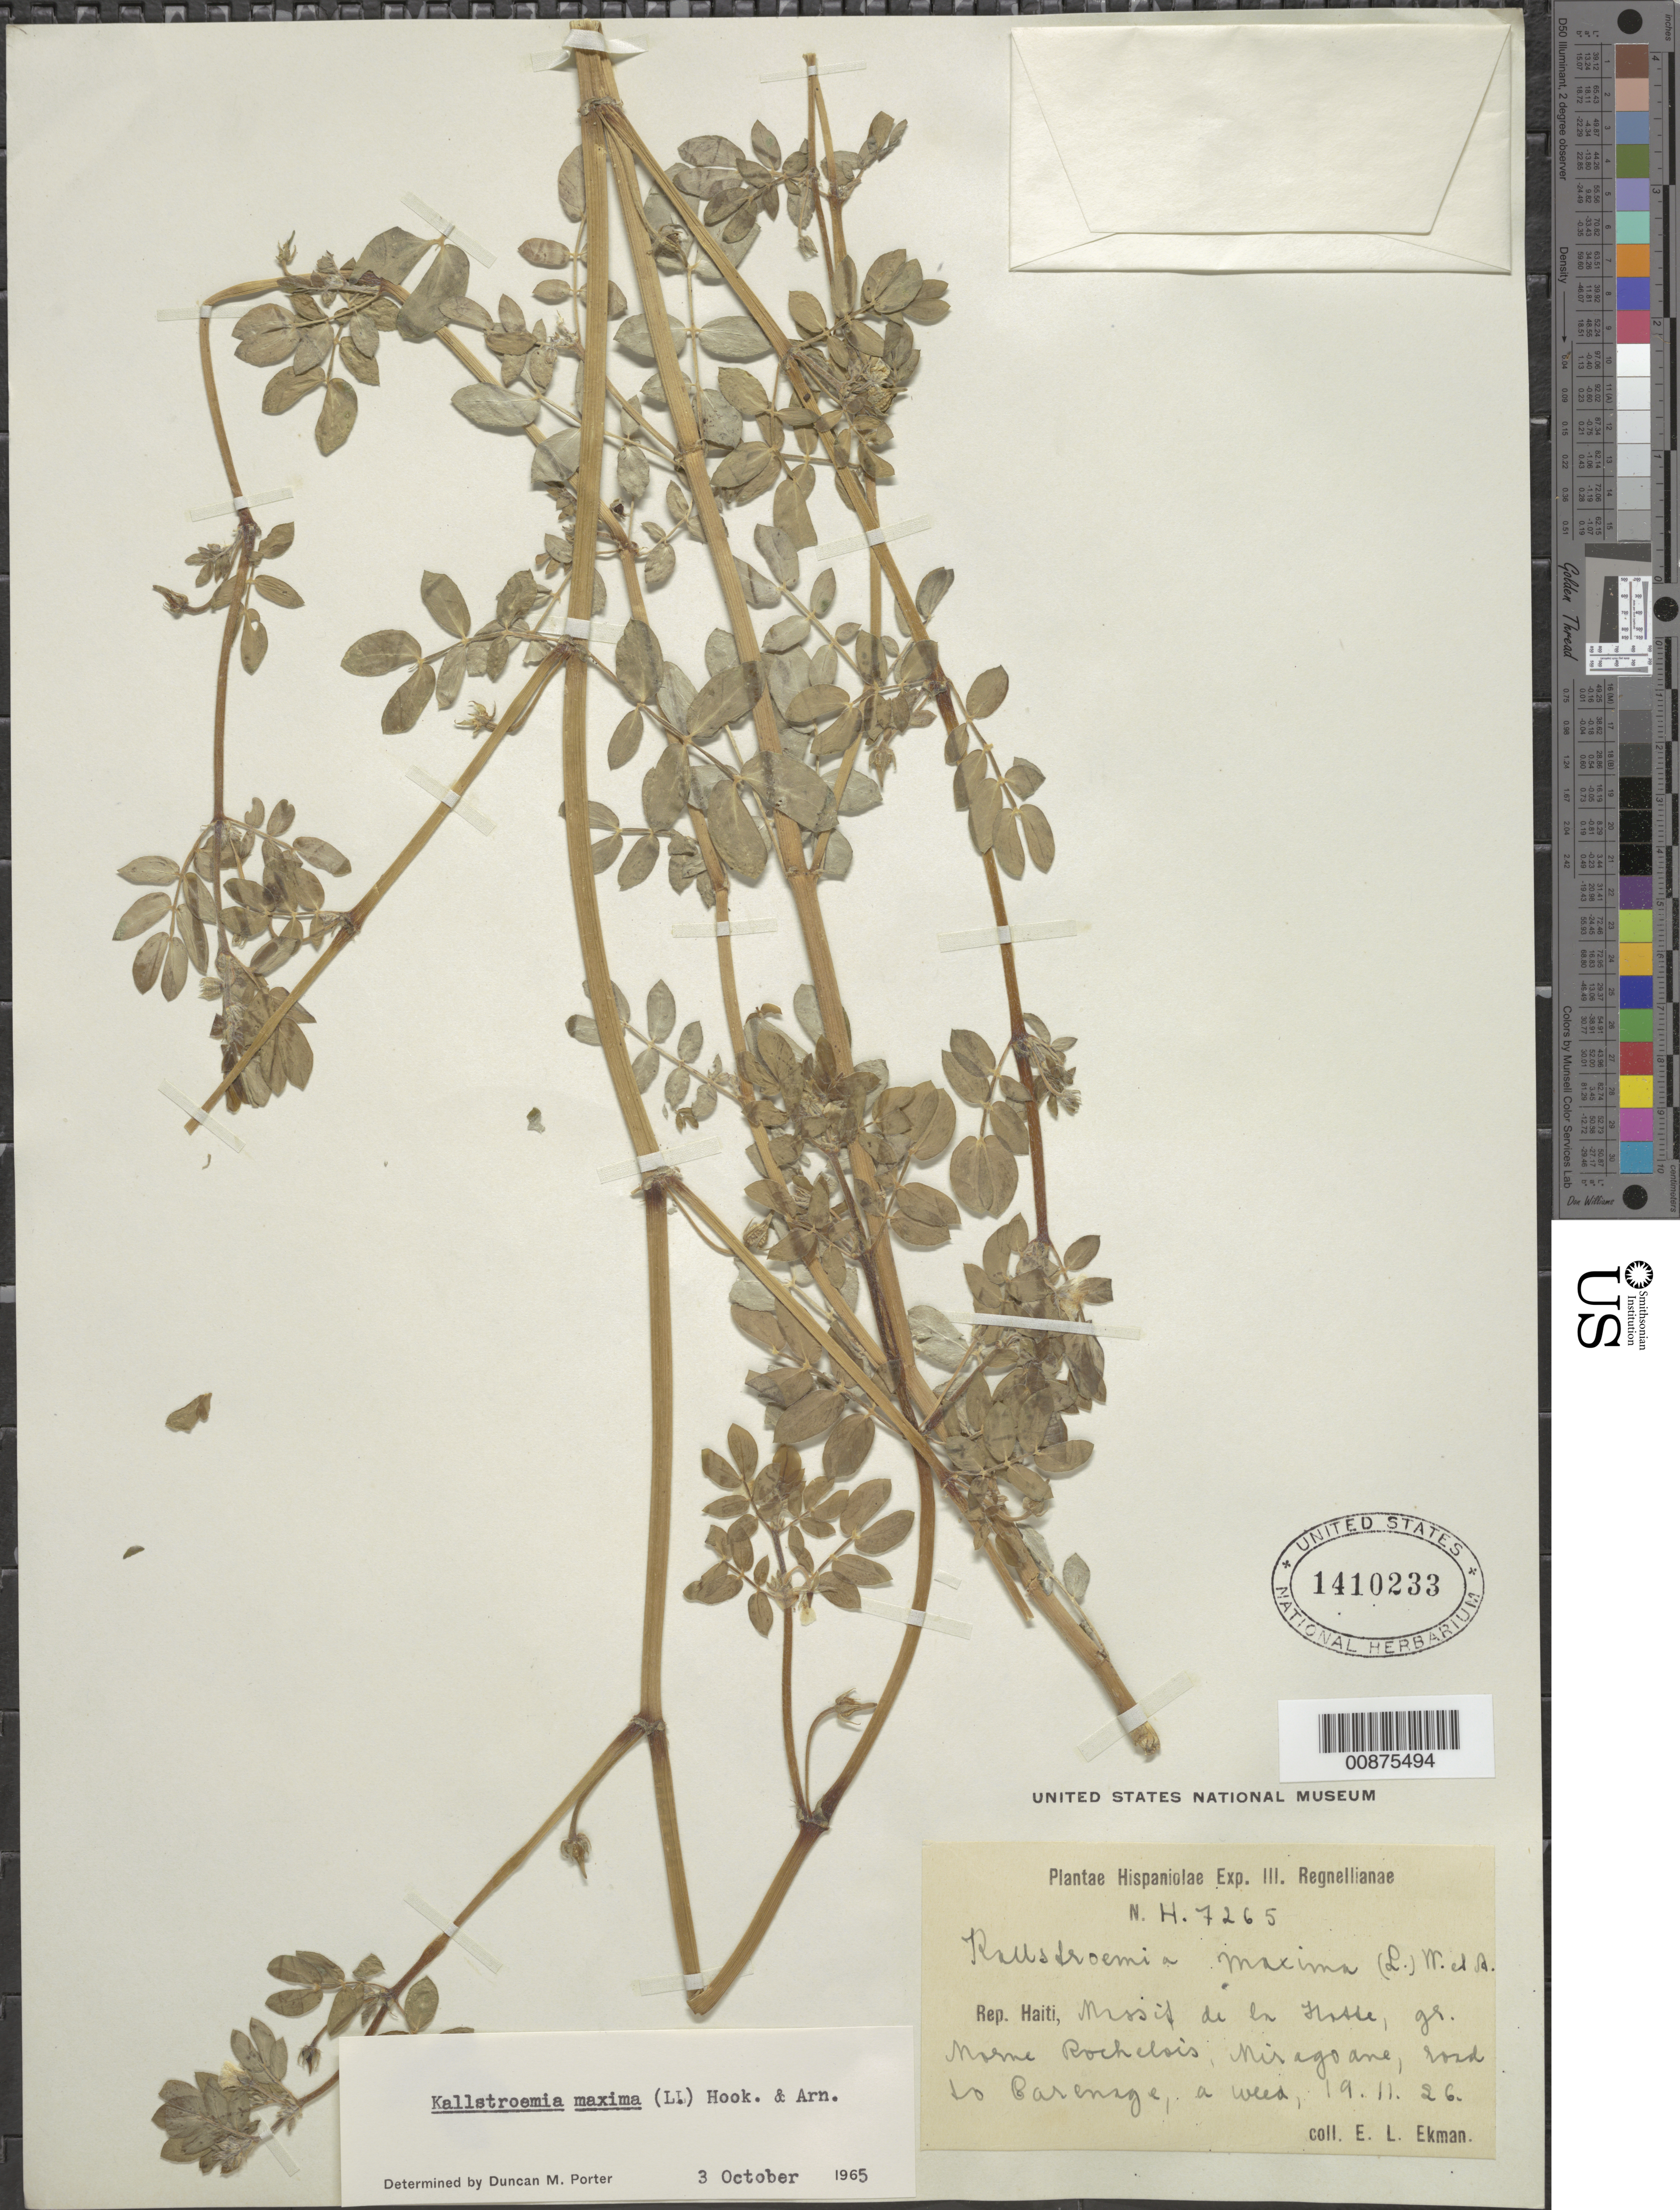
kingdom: Plantae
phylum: Tracheophyta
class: Magnoliopsida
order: Zygophyllales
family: Zygophyllaceae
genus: Kallstroemia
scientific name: Kallstroemia maxima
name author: (L.) Hook. & Arn.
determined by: Porter, D. M.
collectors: E. L. Ekman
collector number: H 7265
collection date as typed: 19 Nov 1926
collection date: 1926-11-19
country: Haiti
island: Hispaniola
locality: Massif de la Hotte, gr. Morne Rochelois, Miragoane, road to Carenage.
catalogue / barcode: US 1410233